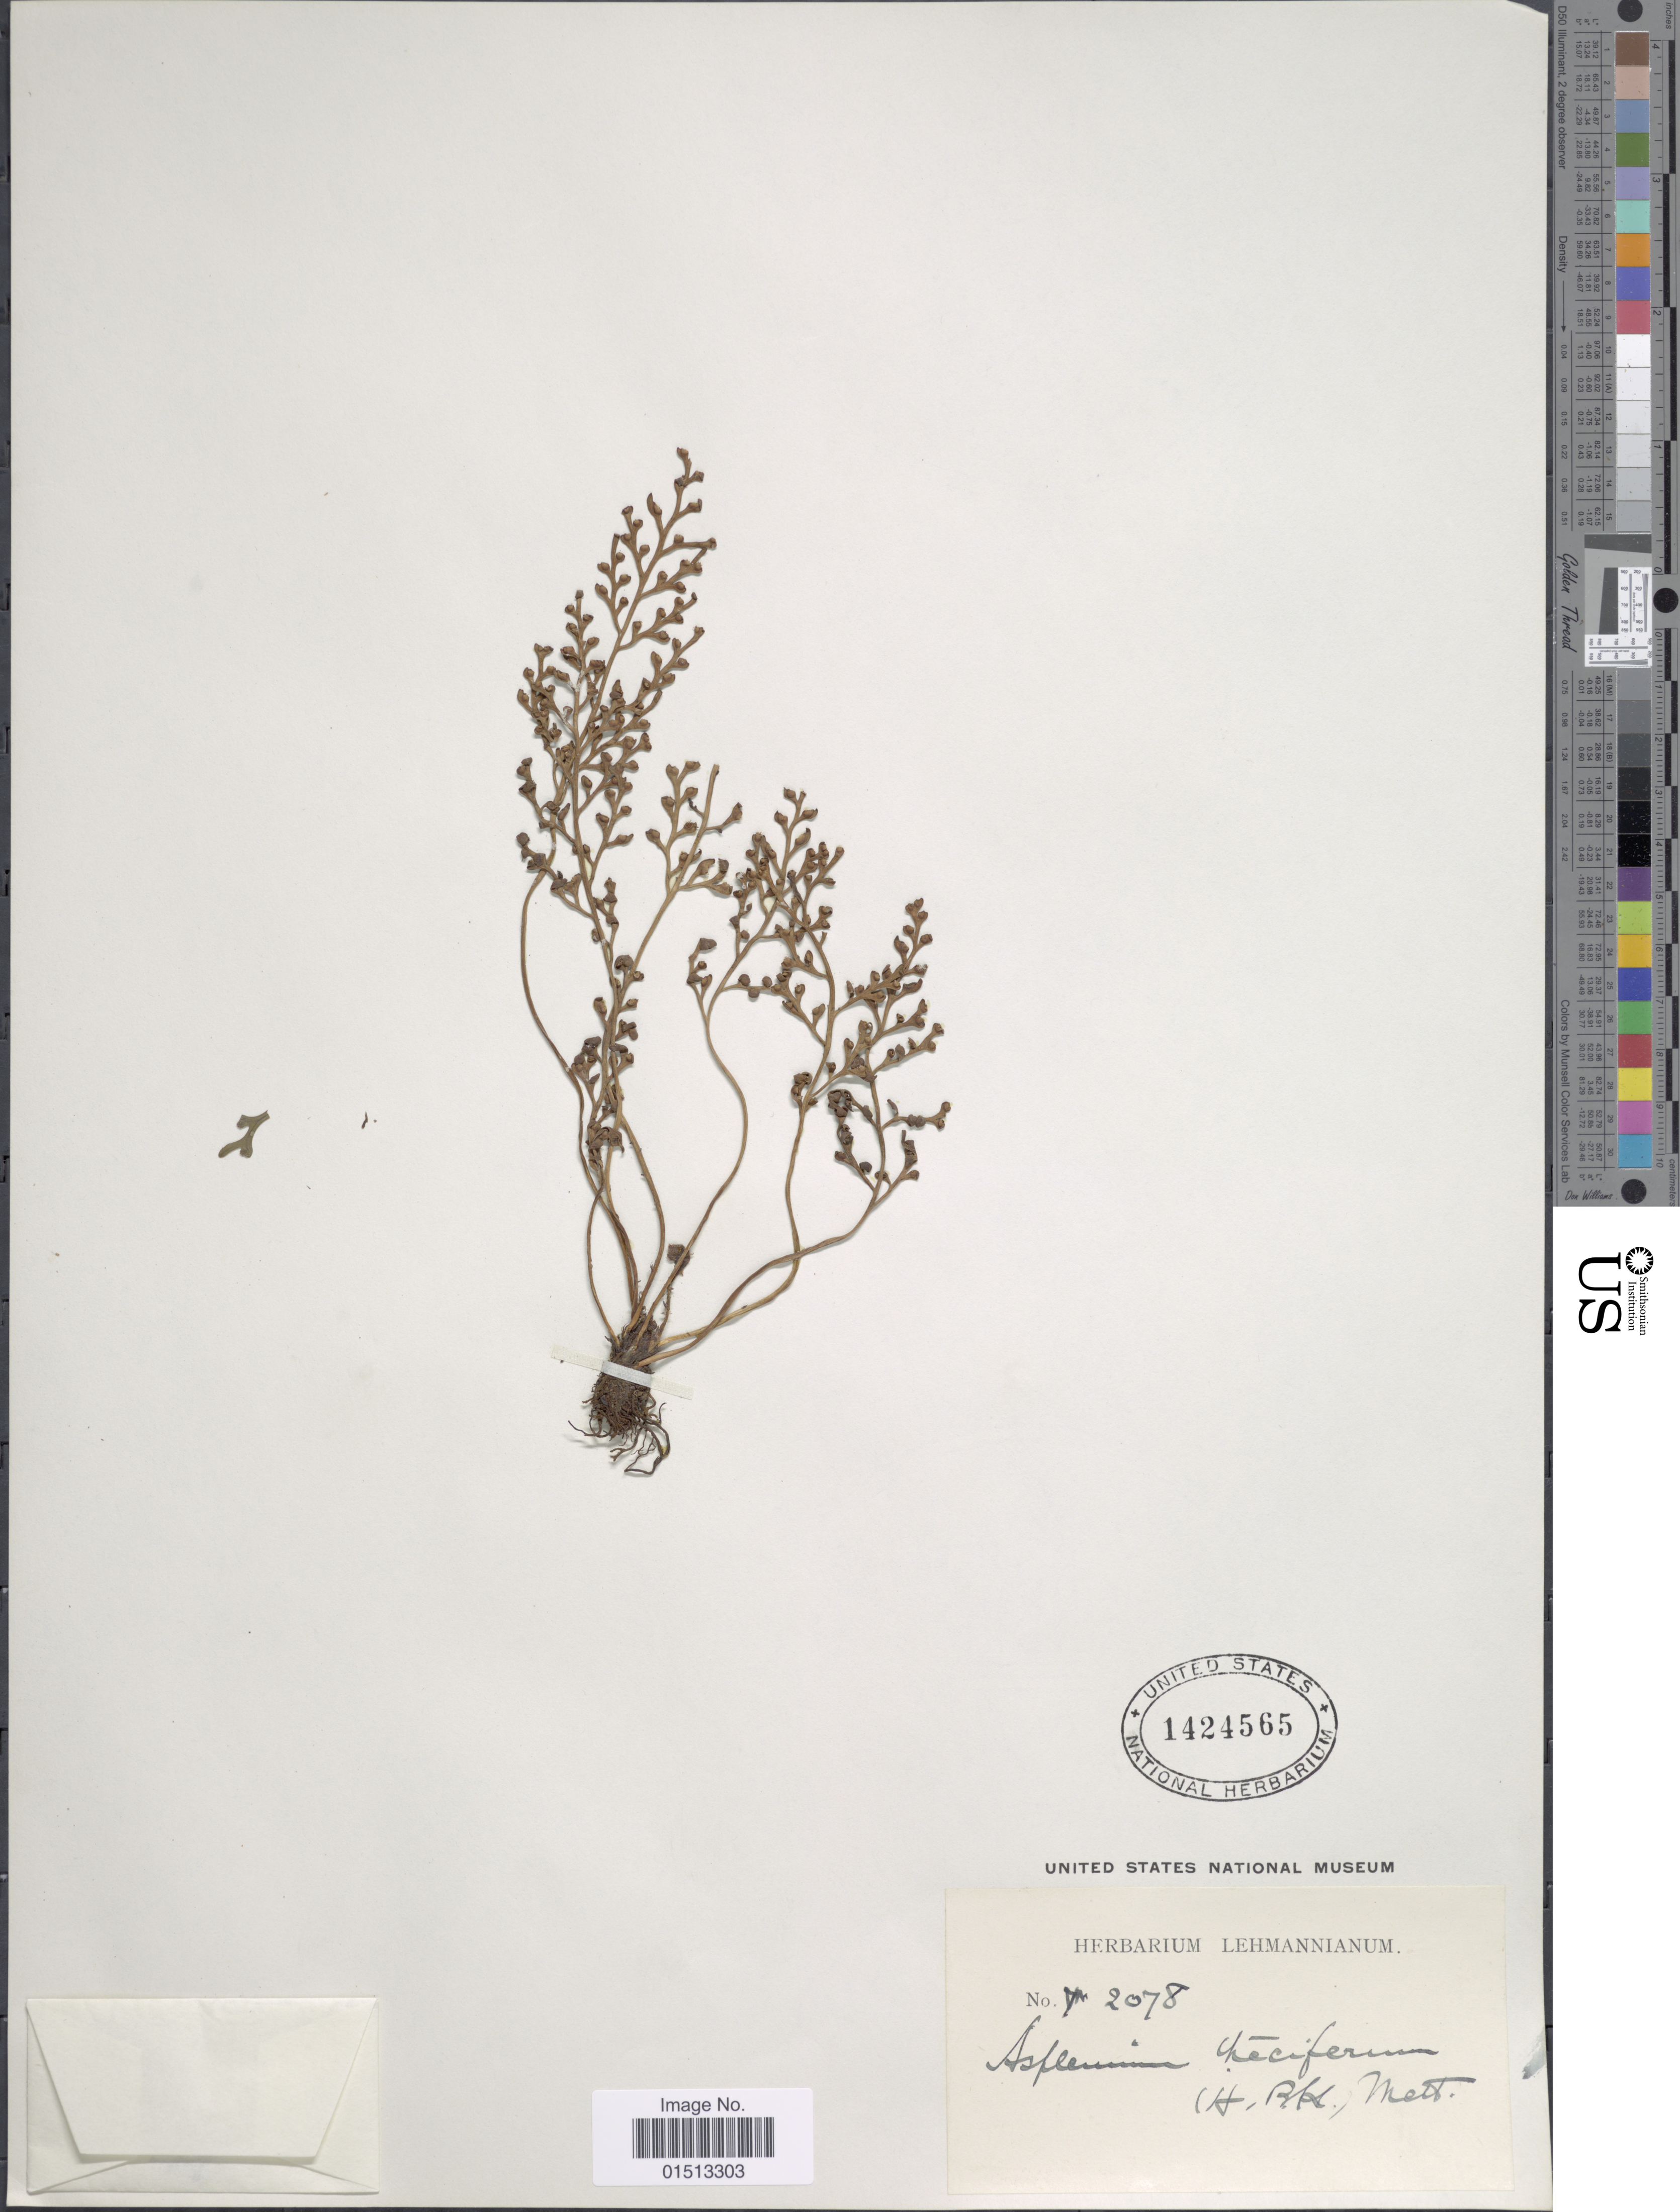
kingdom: Plantae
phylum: Tracheophyta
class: Polypodiopsida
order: Polypodiales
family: Aspleniaceae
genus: Asplenium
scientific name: Asplenium theciferum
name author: (Kunth) Mett.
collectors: ex herb. Lehmannianum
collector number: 2078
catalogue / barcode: US 1424565